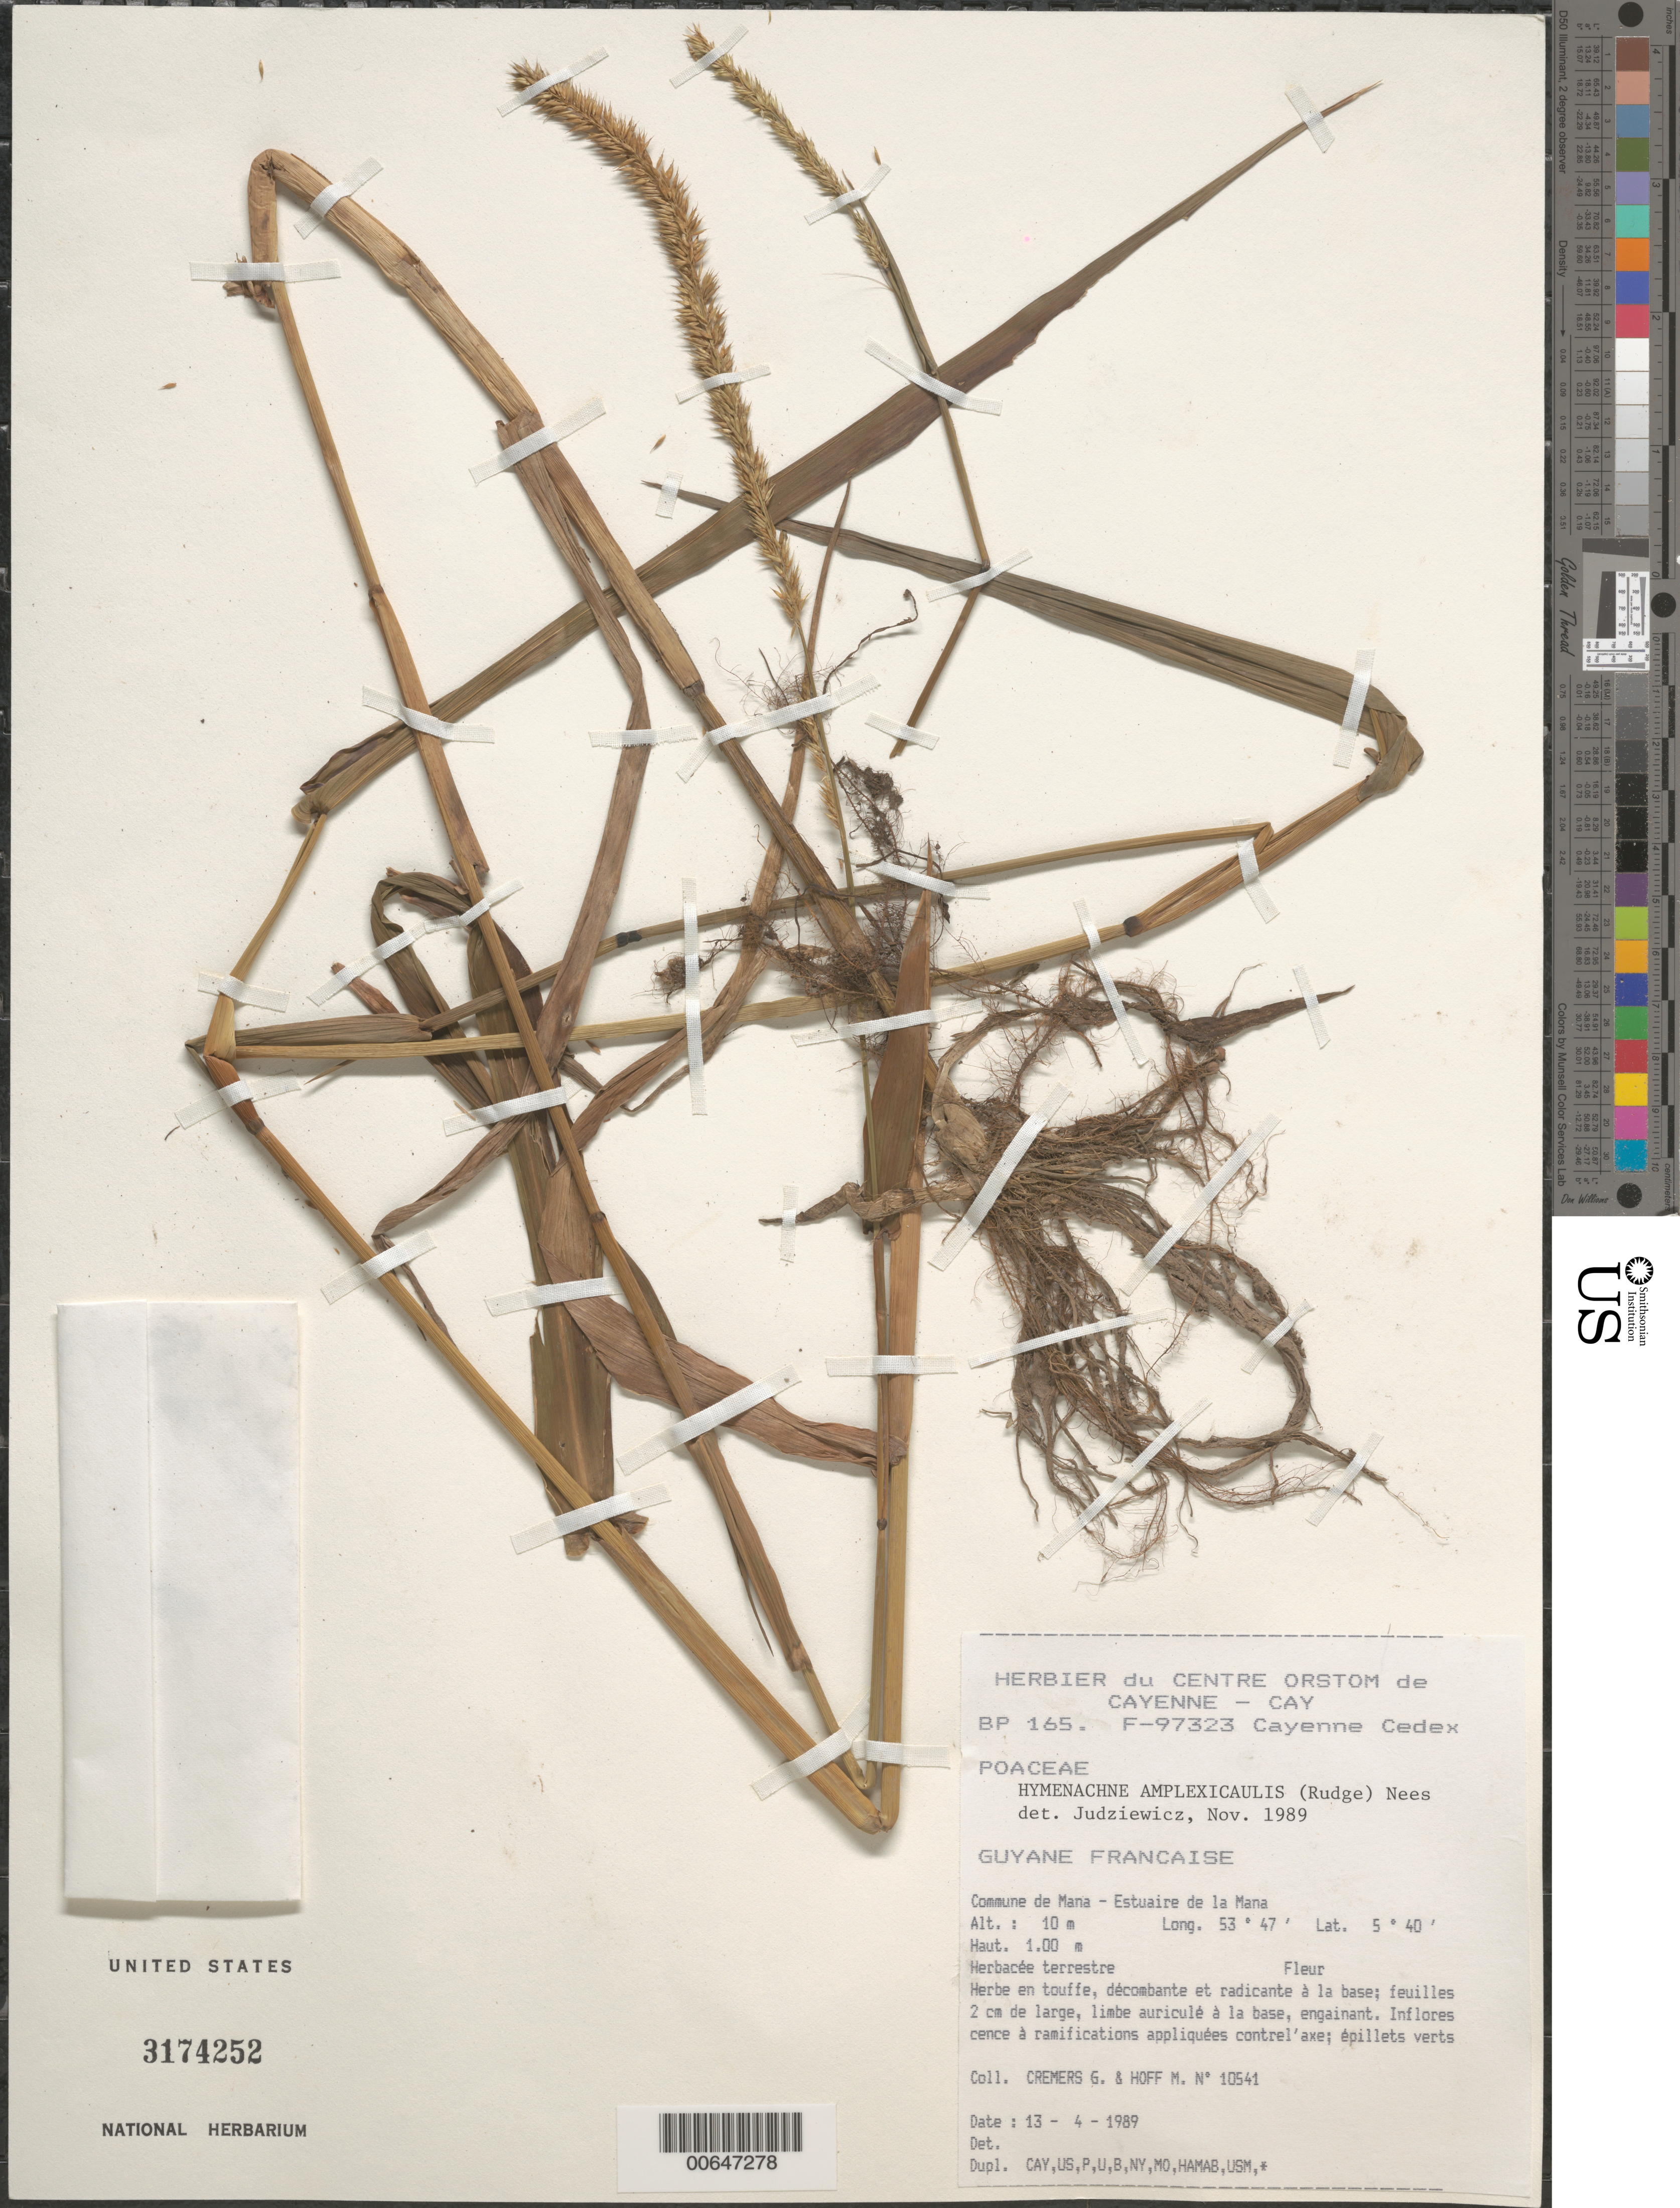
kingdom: Plantae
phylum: Tracheophyta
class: Liliopsida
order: Poales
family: Poaceae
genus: Hymenachne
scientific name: Hymenachne amplexicaulis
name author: (Rudge) Nees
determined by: Judziewicz, E. J.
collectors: G. Cremers & M. Hoff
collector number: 10541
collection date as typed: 13-Apr-89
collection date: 1989-04-13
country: French Guiana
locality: Commune de Mana, Estuaire de la Mana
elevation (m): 10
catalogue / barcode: US 3174252